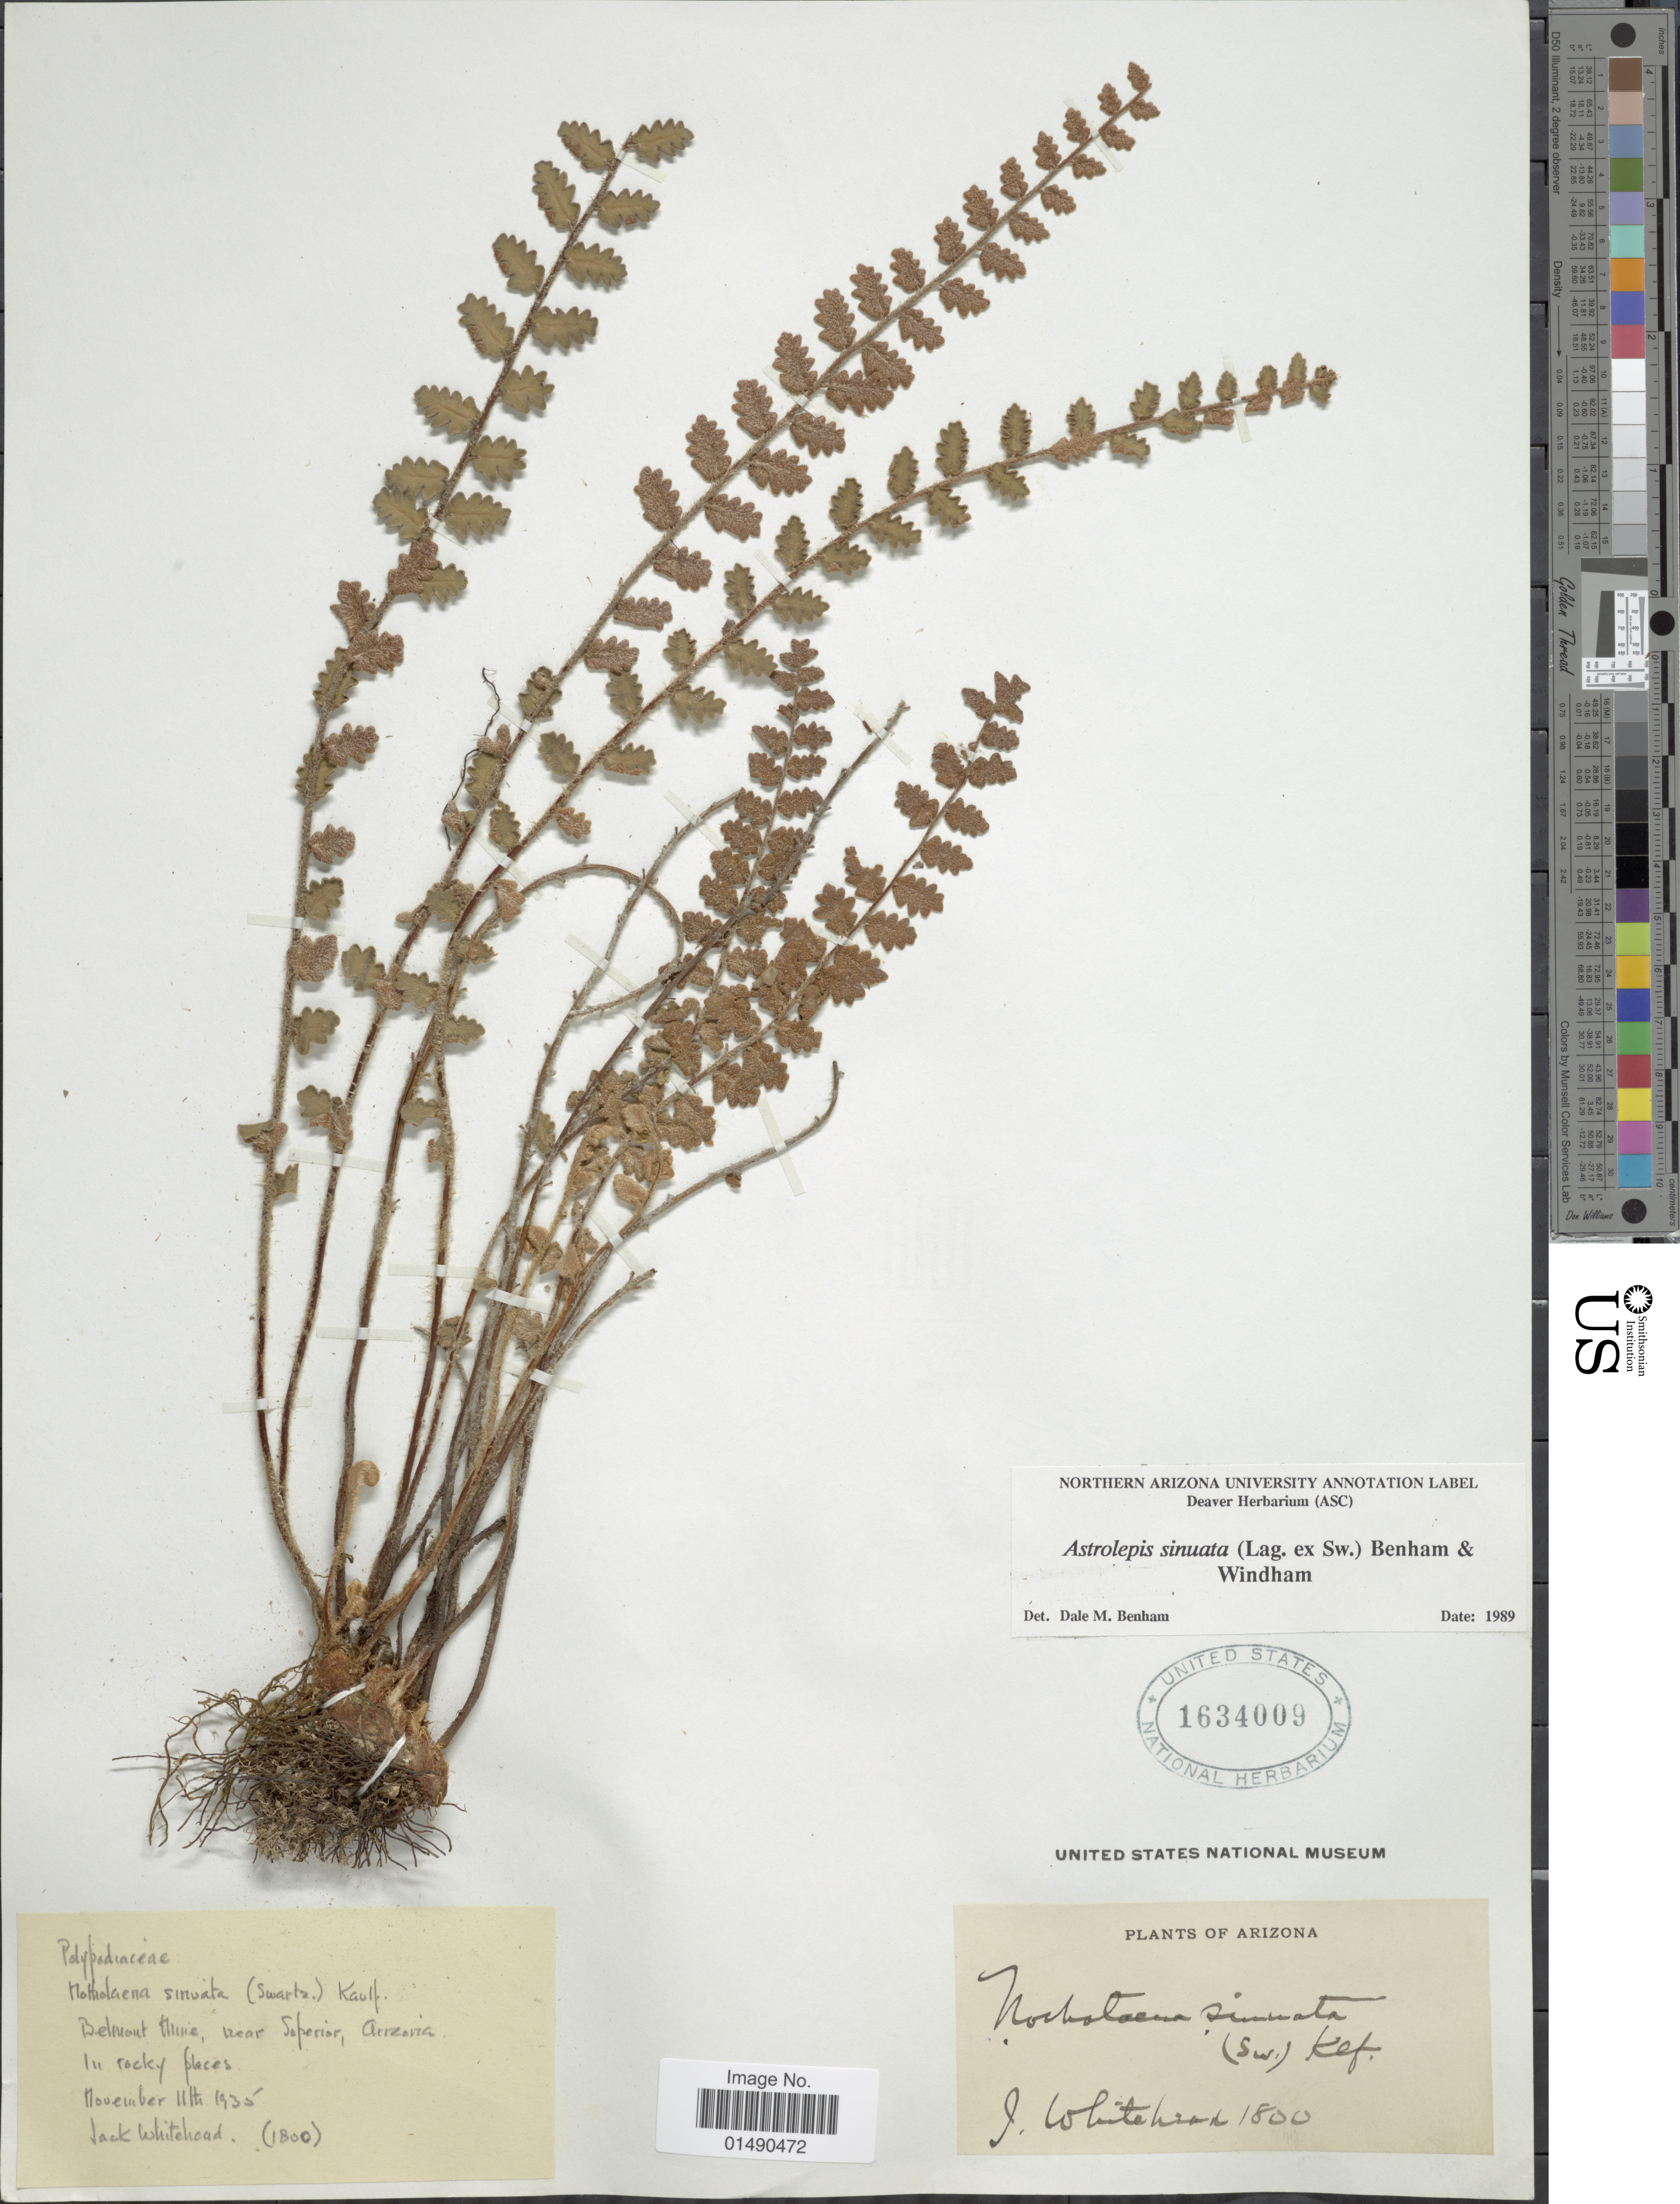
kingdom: Plantae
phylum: Tracheophyta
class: Polypodiopsida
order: Polypodiales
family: Pteridaceae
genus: Astrolepis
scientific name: Astrolepis integerrima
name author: (Hook.) D.M. Benham & Windham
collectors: J. Whitehead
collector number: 1800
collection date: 1935-11-11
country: United States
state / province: Arizona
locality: Belmont Mine, near Superior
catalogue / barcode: US 1634009